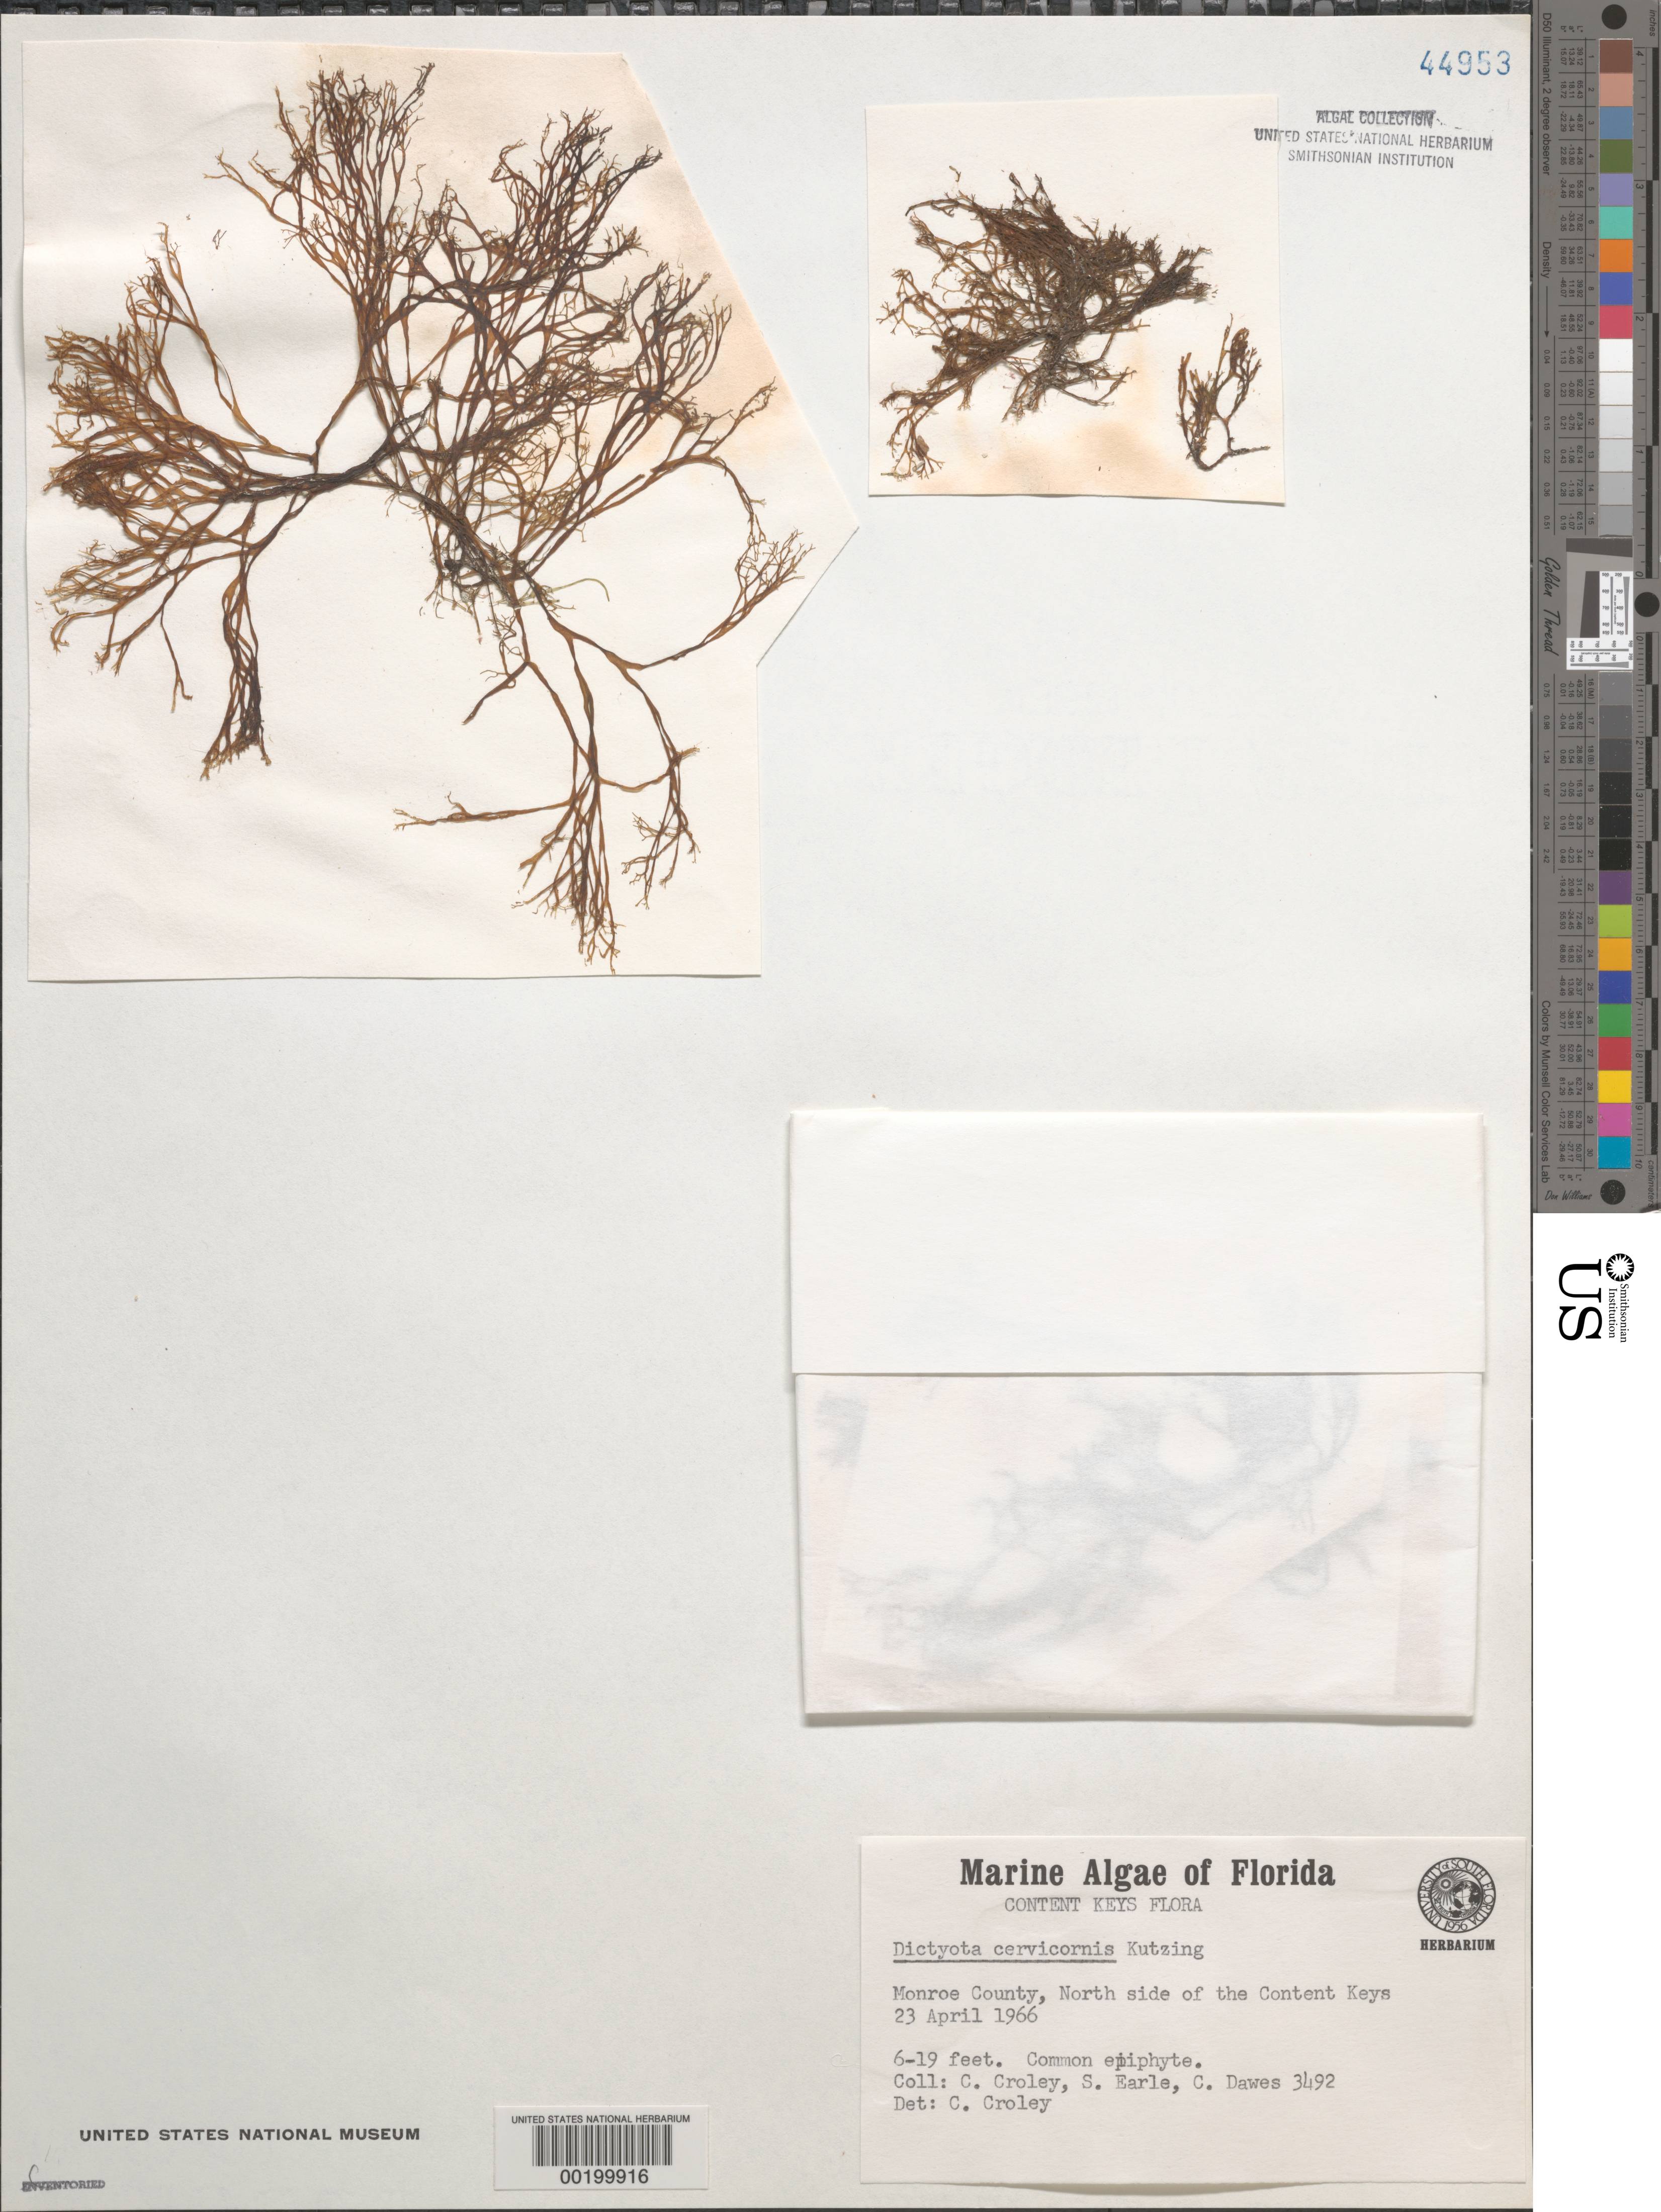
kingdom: Chromista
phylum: Ochrophyta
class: Phaeophyceae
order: Dictyotales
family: Dictyotaceae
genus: Dictyota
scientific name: Dictyota cervicornis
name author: Kütz.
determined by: Croley, F. C.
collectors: F. C. Croley, S. A. Earle & C. Dawes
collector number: Cjd 3492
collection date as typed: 23 Apr 1966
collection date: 1966-04-23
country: United States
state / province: Florida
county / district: Monroe County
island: Content Keys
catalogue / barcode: US 44953